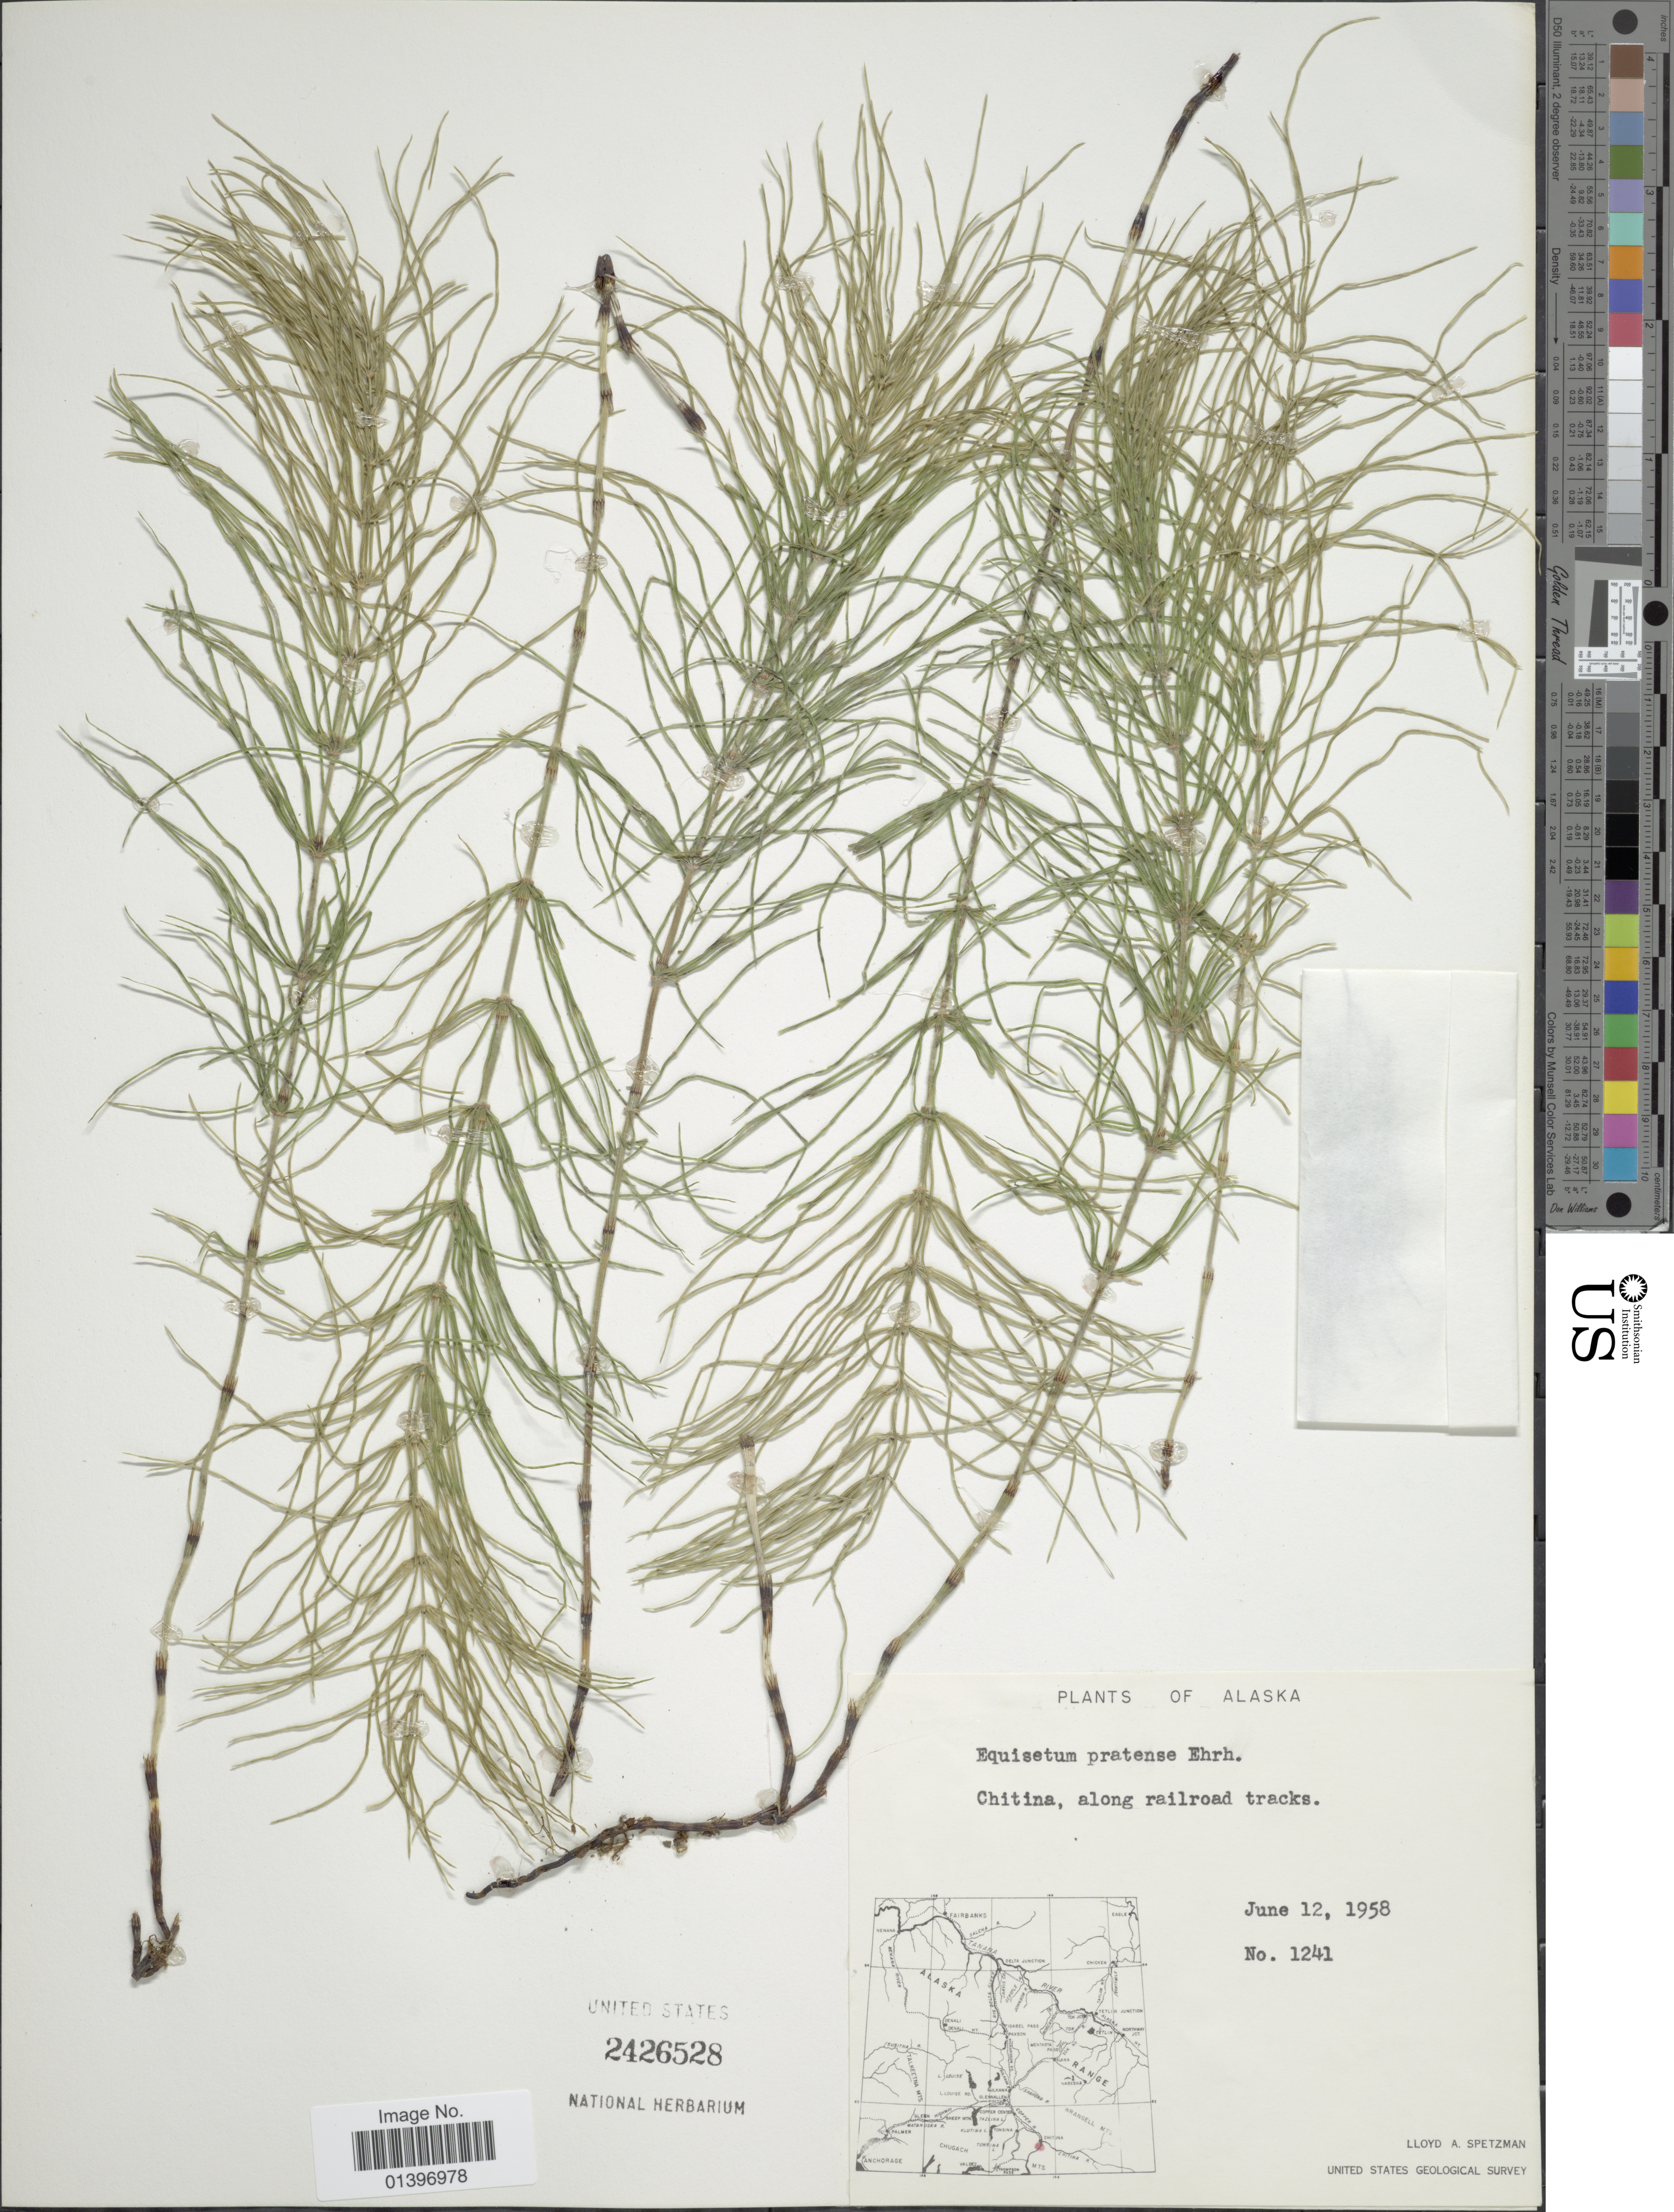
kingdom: Plantae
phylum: Tracheophyta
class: Polypodiopsida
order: Equisetales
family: Equisetaceae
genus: Equisetum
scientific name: Equisetum pratense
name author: Ehrh.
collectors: L. Spetzman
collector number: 1241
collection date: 1958-06-12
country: United States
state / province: Alaska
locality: Chitina, along railroad tracks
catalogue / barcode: US 2426528